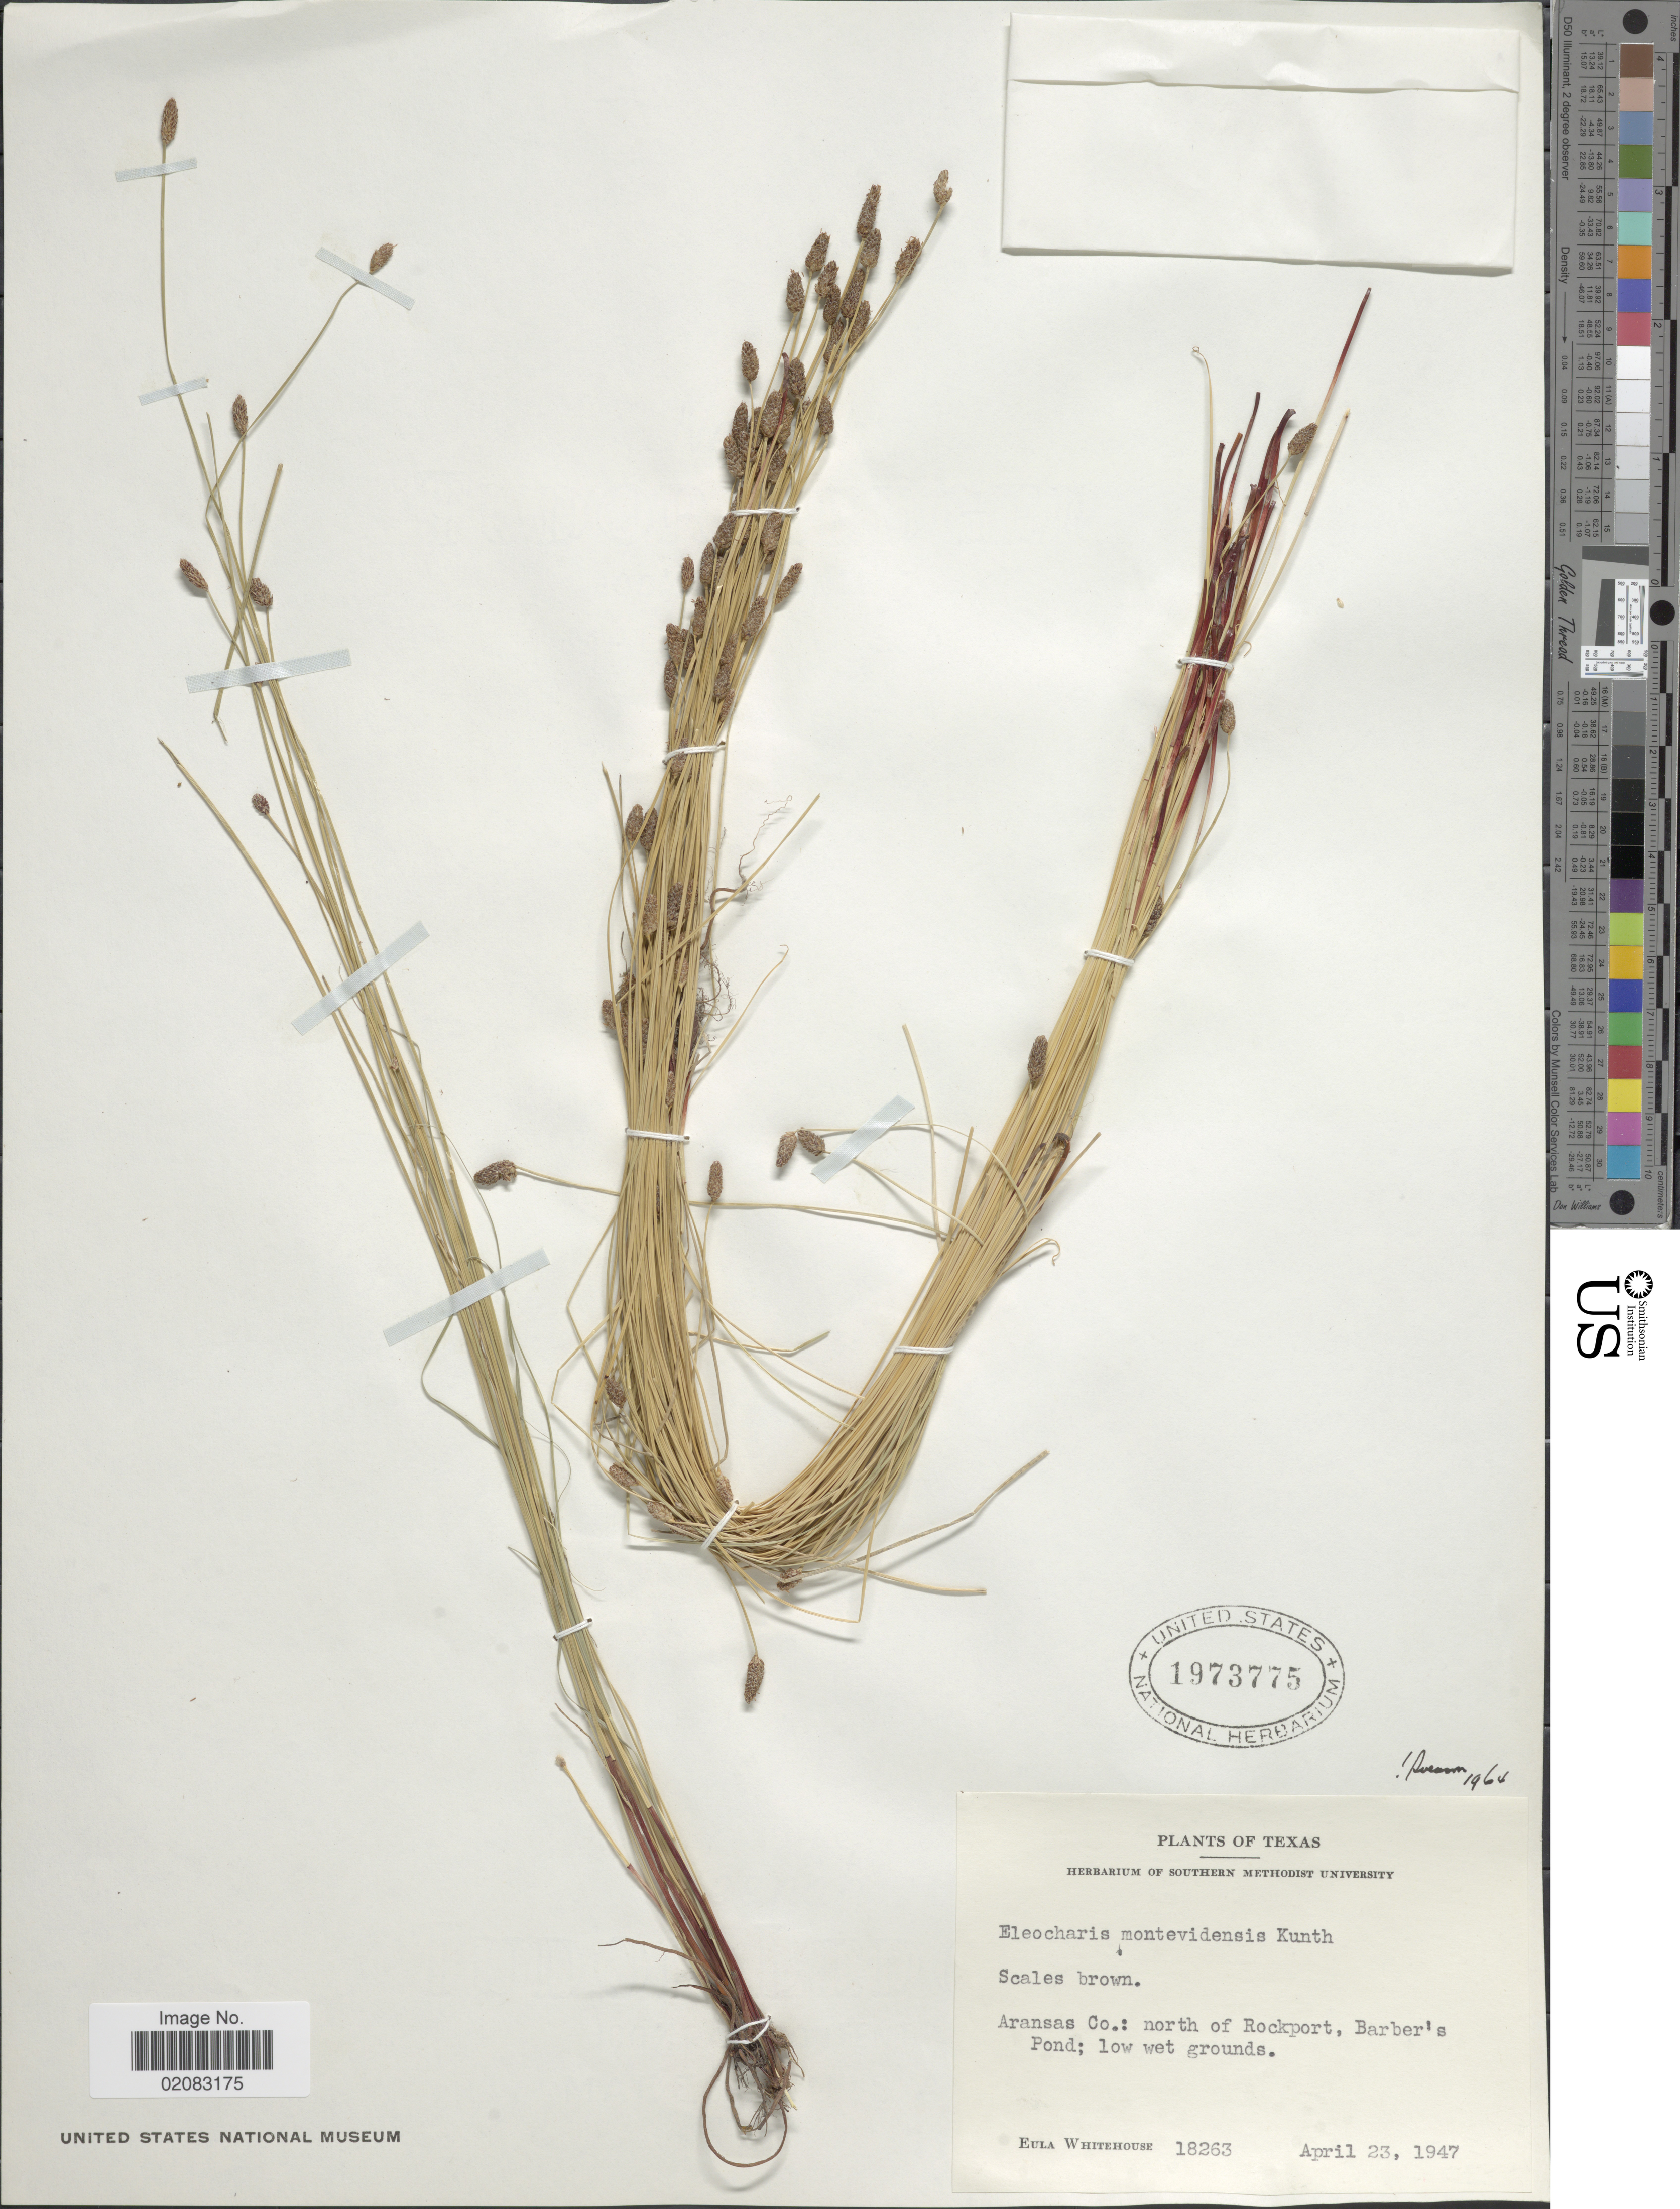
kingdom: Plantae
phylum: Tracheophyta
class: Liliopsida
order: Poales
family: Cyperaceae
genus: Eleocharis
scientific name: Eleocharis montevidensis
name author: Kunth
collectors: E. Whitehouse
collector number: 18263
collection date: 1947-04-23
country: United States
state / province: Texas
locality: Aransas Co: north of Rockport, Barber's Pond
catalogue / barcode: US 1973775